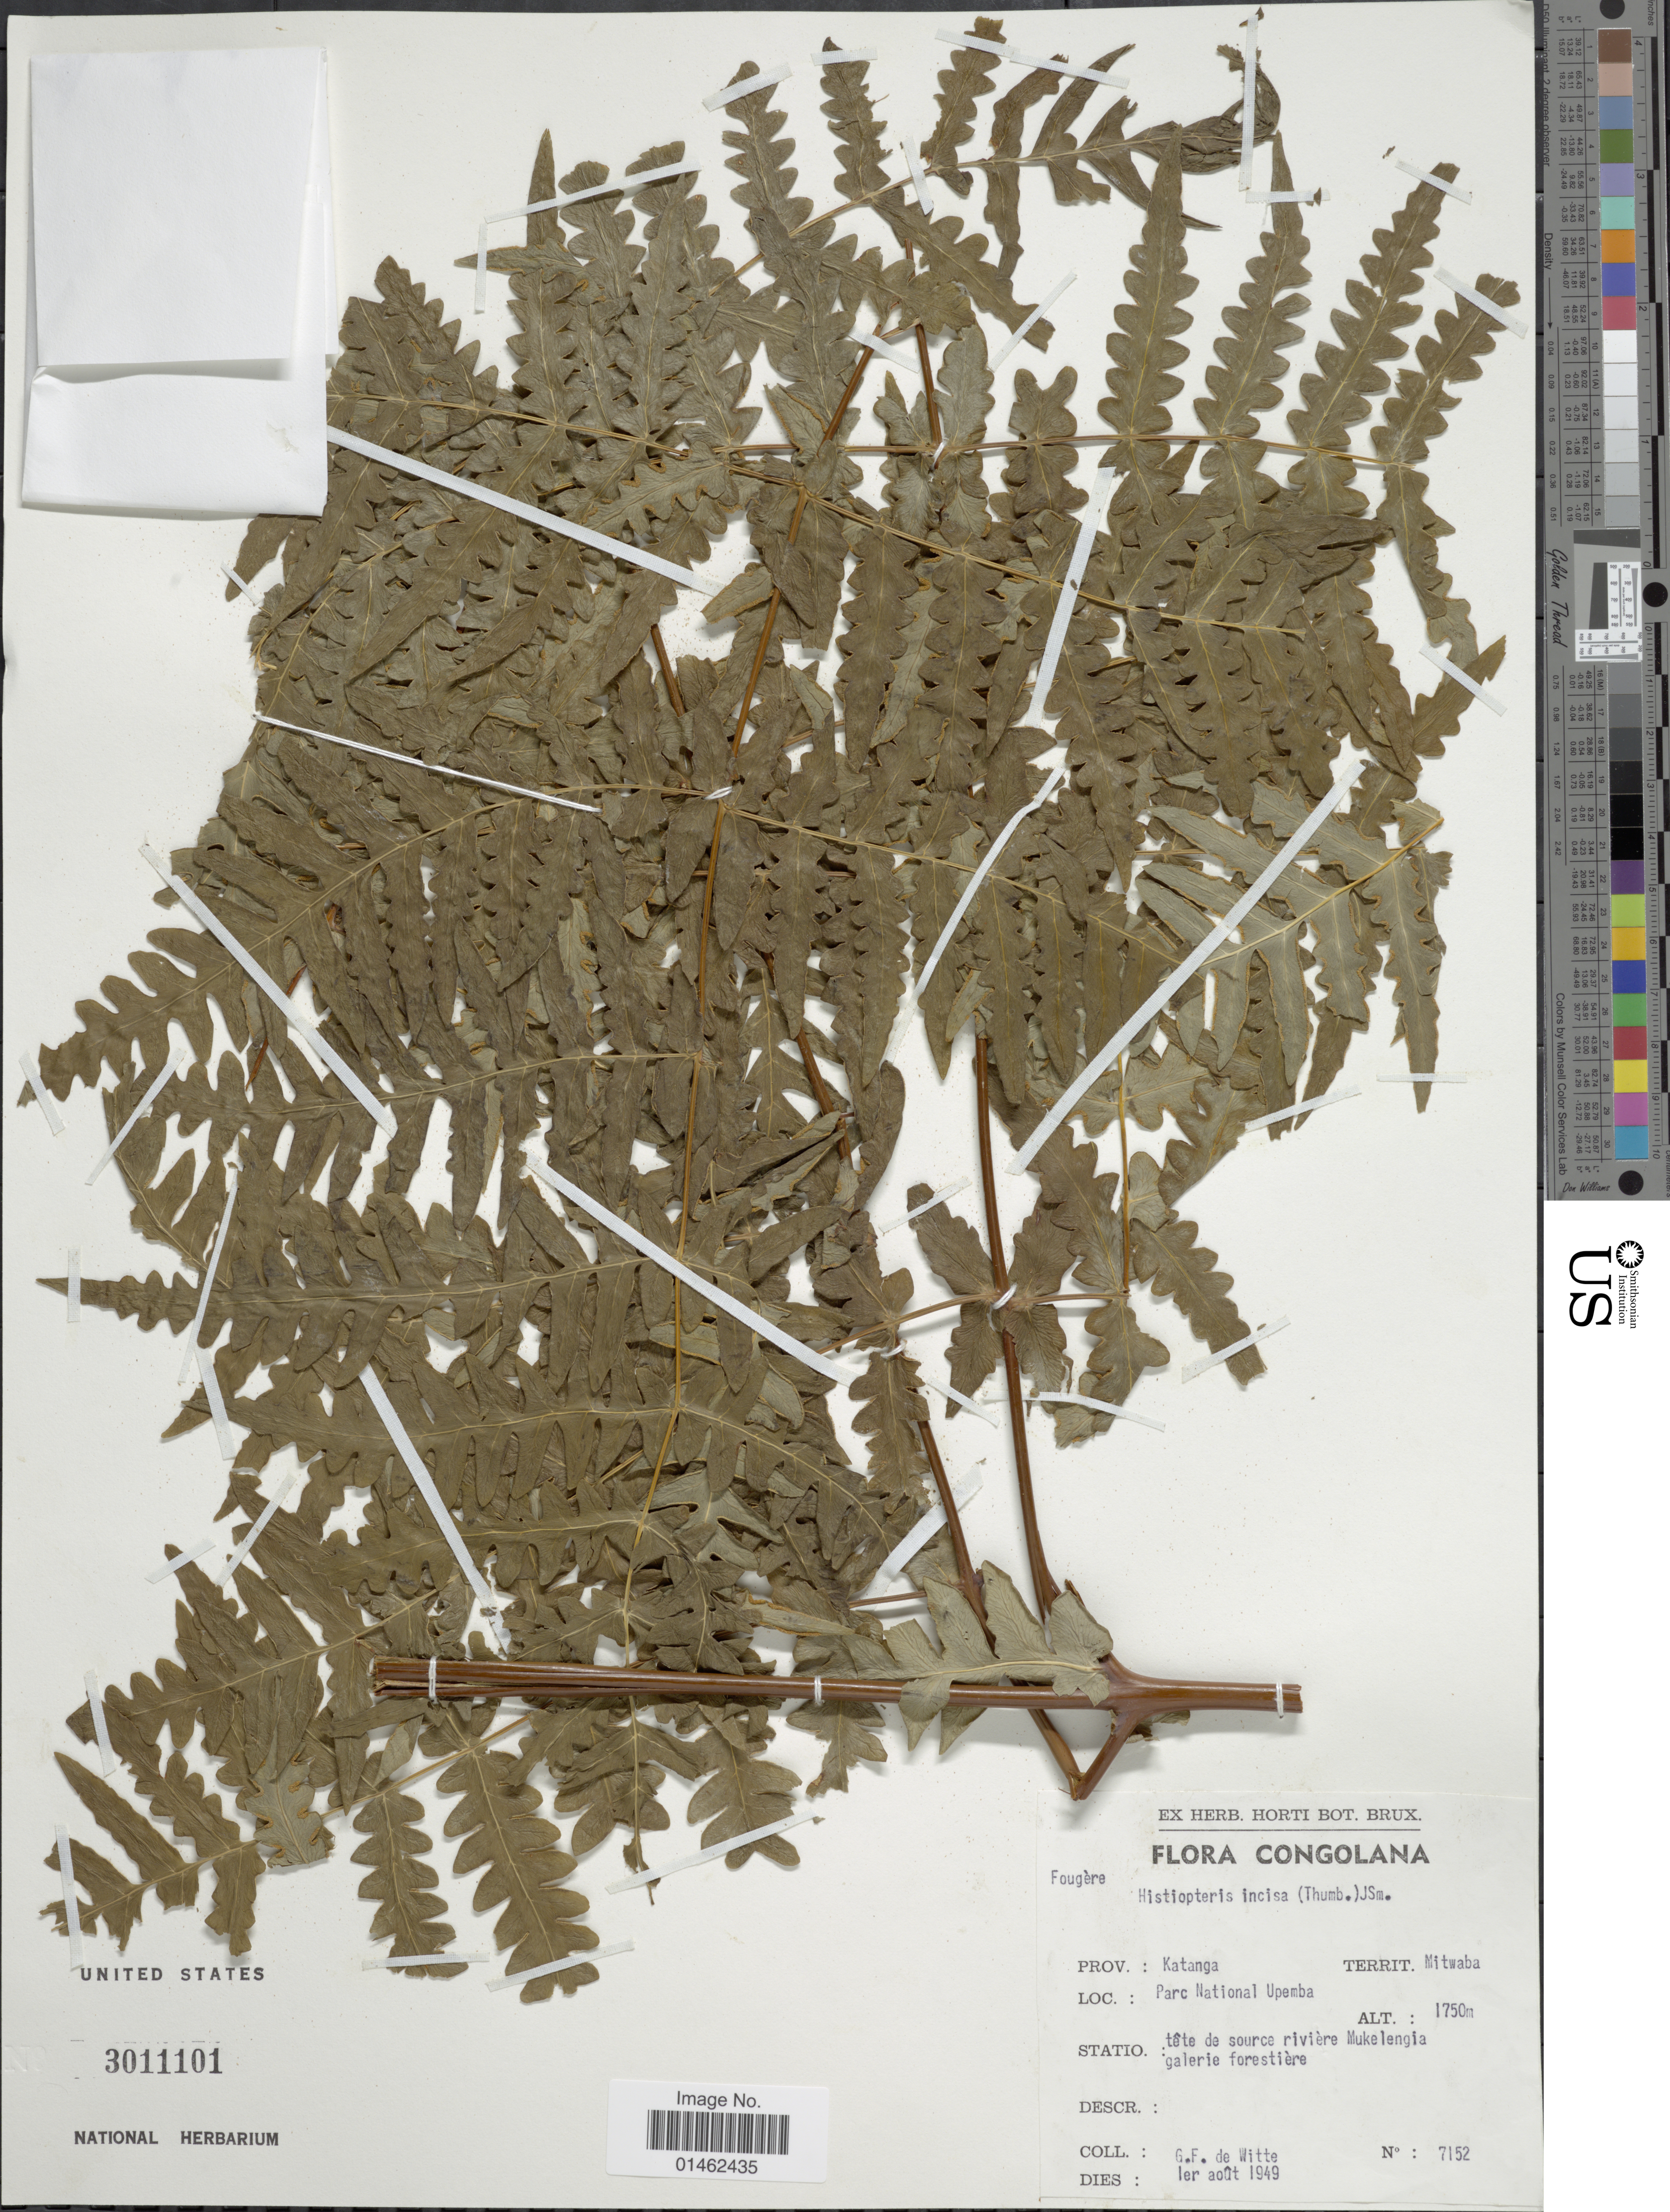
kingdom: Plantae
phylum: Tracheophyta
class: Polypodiopsida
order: Polypodiales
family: Dennstaedtiaceae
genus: Histiopteris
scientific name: Histiopteris incisa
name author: (Thunb.) J. Sm.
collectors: G. F. Witte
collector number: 7152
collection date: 1949-08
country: Congo, Democratic Republic of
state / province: Haut-Katanga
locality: Territ. Mitwaba, Parc National Upemba, tête de source rivière Mukelengia halerie forestière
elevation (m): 1750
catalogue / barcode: US 3011101